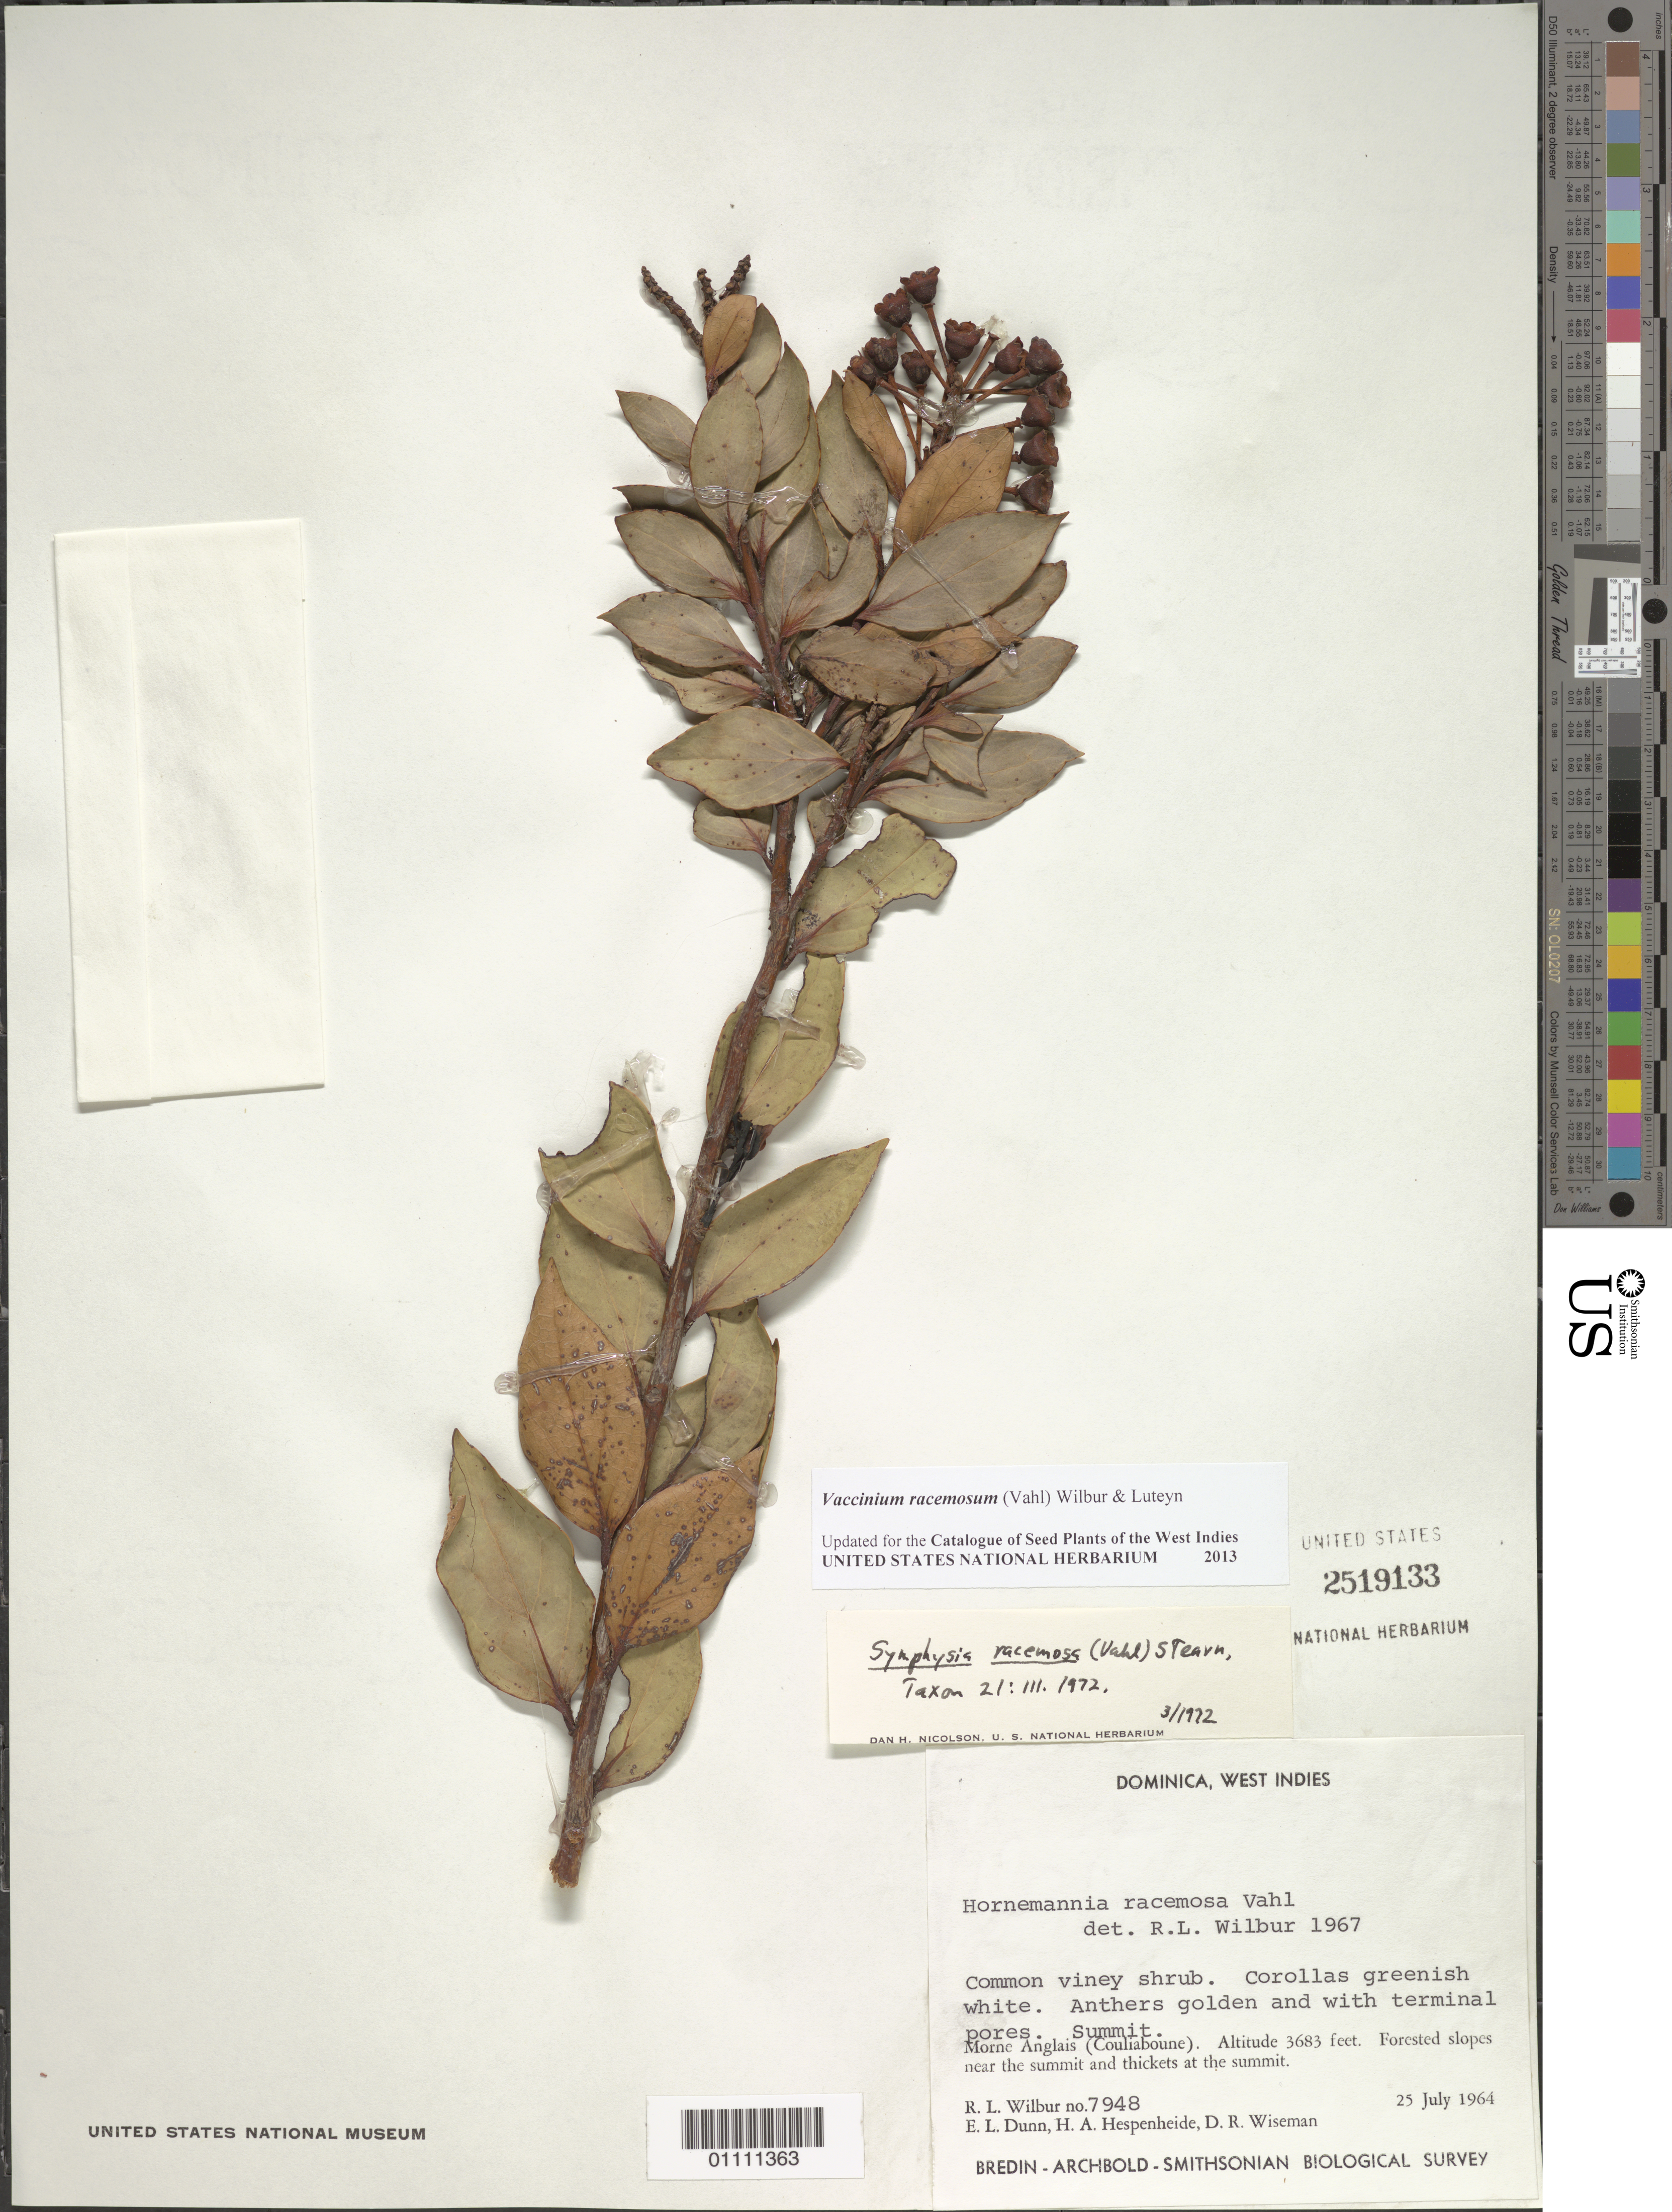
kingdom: Plantae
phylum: Tracheophyta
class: Magnoliopsida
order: Ericales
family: Ericaceae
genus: Vaccinium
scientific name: Vaccinium racemosum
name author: (Vahl) Wilbur & Luteyn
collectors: R. L. Wilbur, E. Dunn, H. A. Hespenheide & D. R. Wiseman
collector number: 7948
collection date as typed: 25 Jul 1964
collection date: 1964-07-25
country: Dominica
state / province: St. Paul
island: Dominica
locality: Morne Anglais, COuliaboune, Forested slopes near the summit and thickets at the summit.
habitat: Forested slopes near the summit and thickets at the summit.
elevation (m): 1123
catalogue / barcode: US 2519133